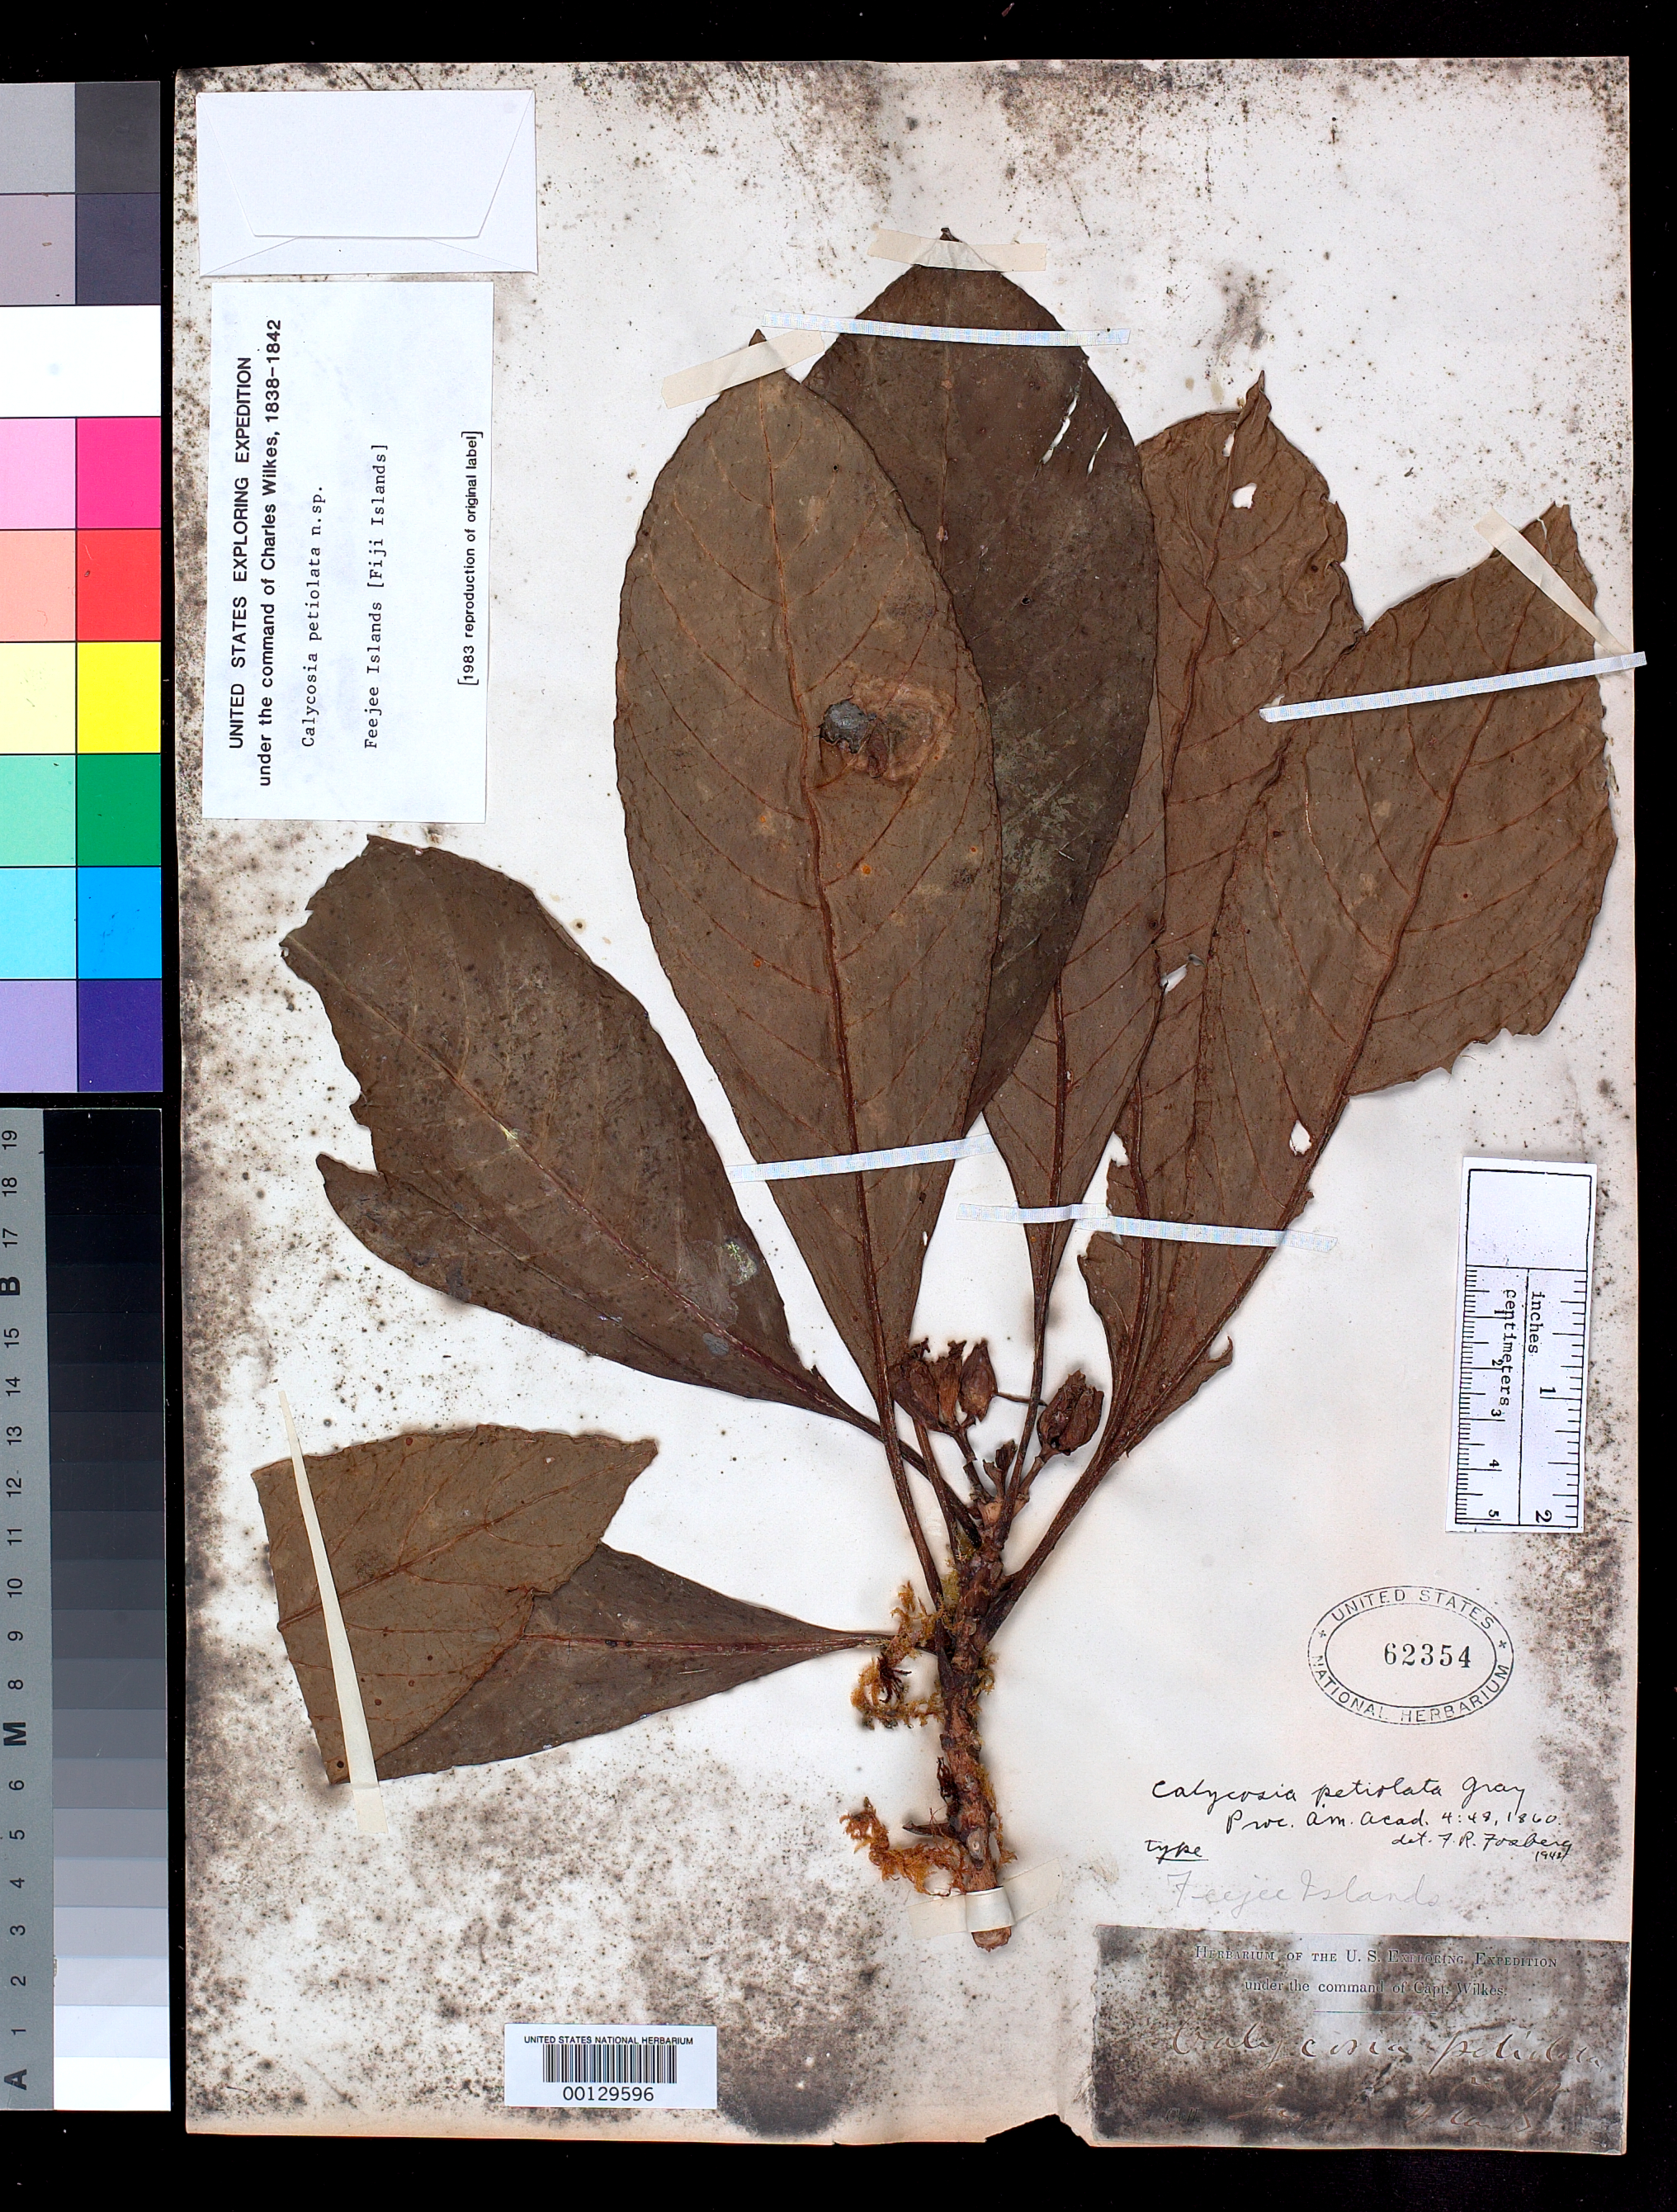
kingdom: Plantae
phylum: Tracheophyta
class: Magnoliopsida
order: Gentianales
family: Rubiaceae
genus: Calycosia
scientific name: Calycosia petiolata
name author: A. Gray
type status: Holotype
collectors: Wilkes Explor. Exped.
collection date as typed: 1838 to -- --- 1842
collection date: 1838/1842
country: Fiji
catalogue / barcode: US 62354